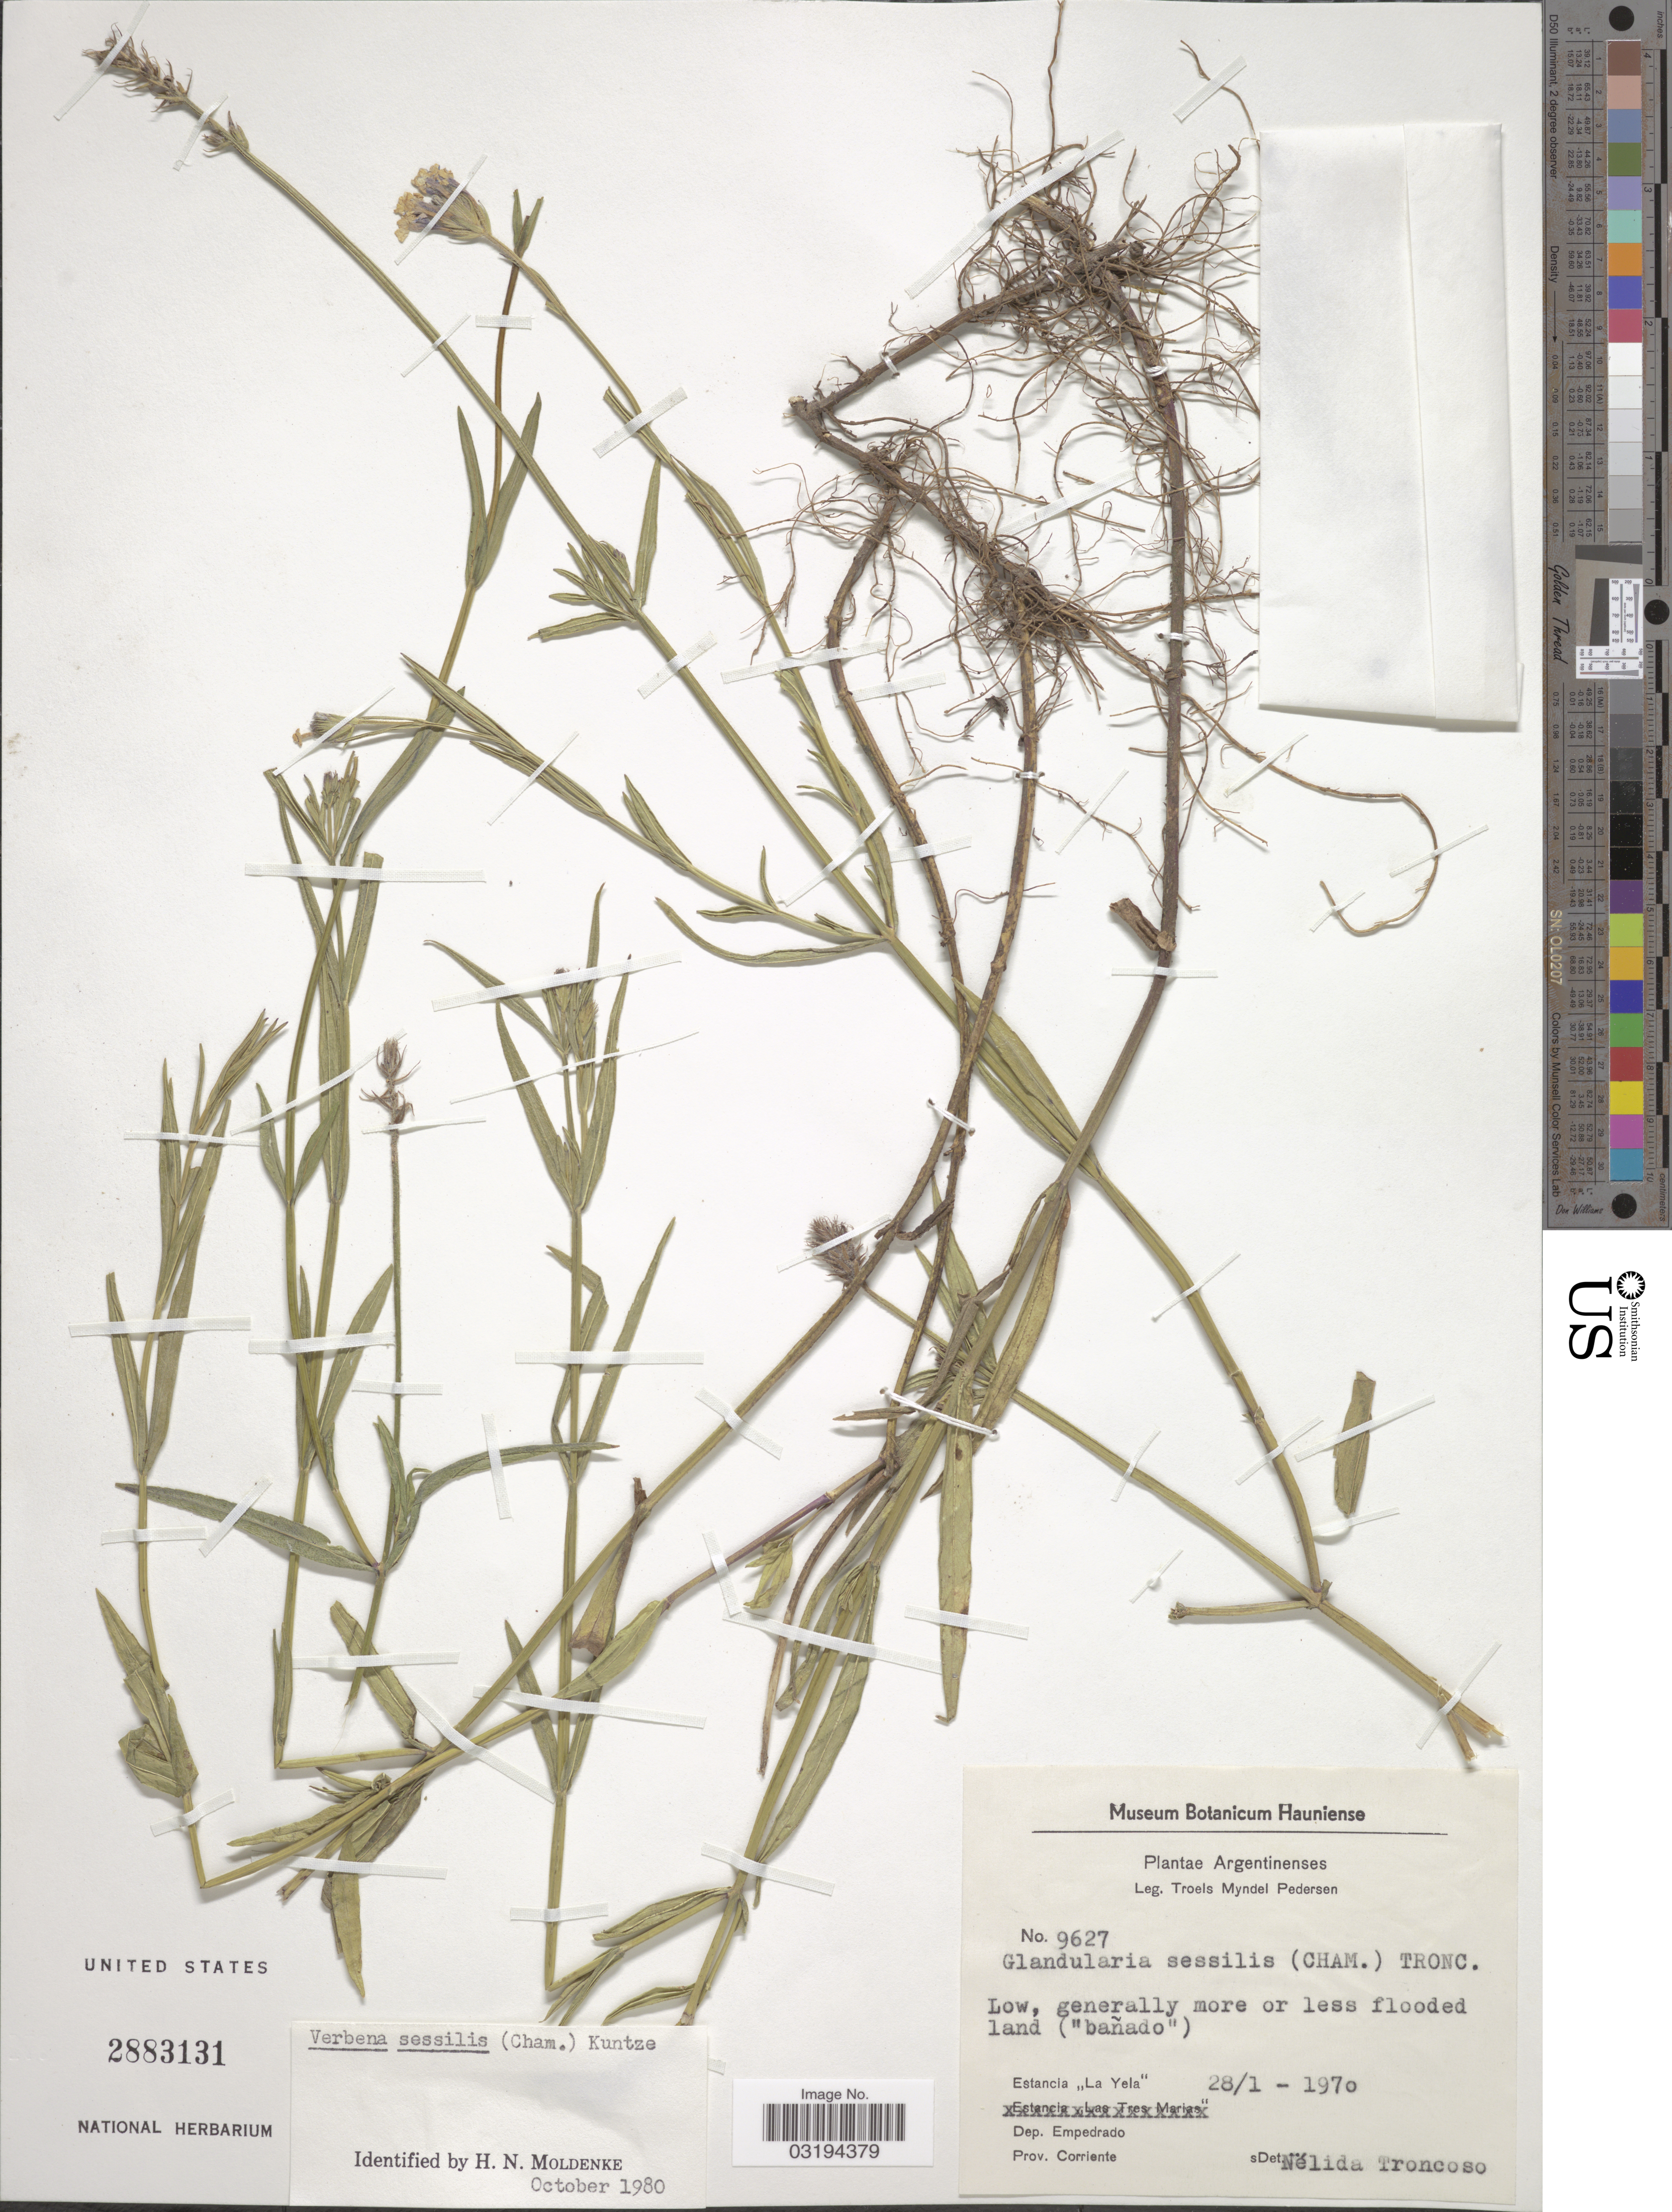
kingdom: Plantae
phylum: Tracheophyta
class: Magnoliopsida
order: Lamiales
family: Verbenaceae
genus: Verbena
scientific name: Verbena sessilis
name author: (Cham.) Kuntze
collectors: T. Pederson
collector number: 9627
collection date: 1970-01-28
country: Argentina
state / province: Corrientes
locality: Estancia "La Yela", Dep. Empedrado.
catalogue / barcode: US 2883131